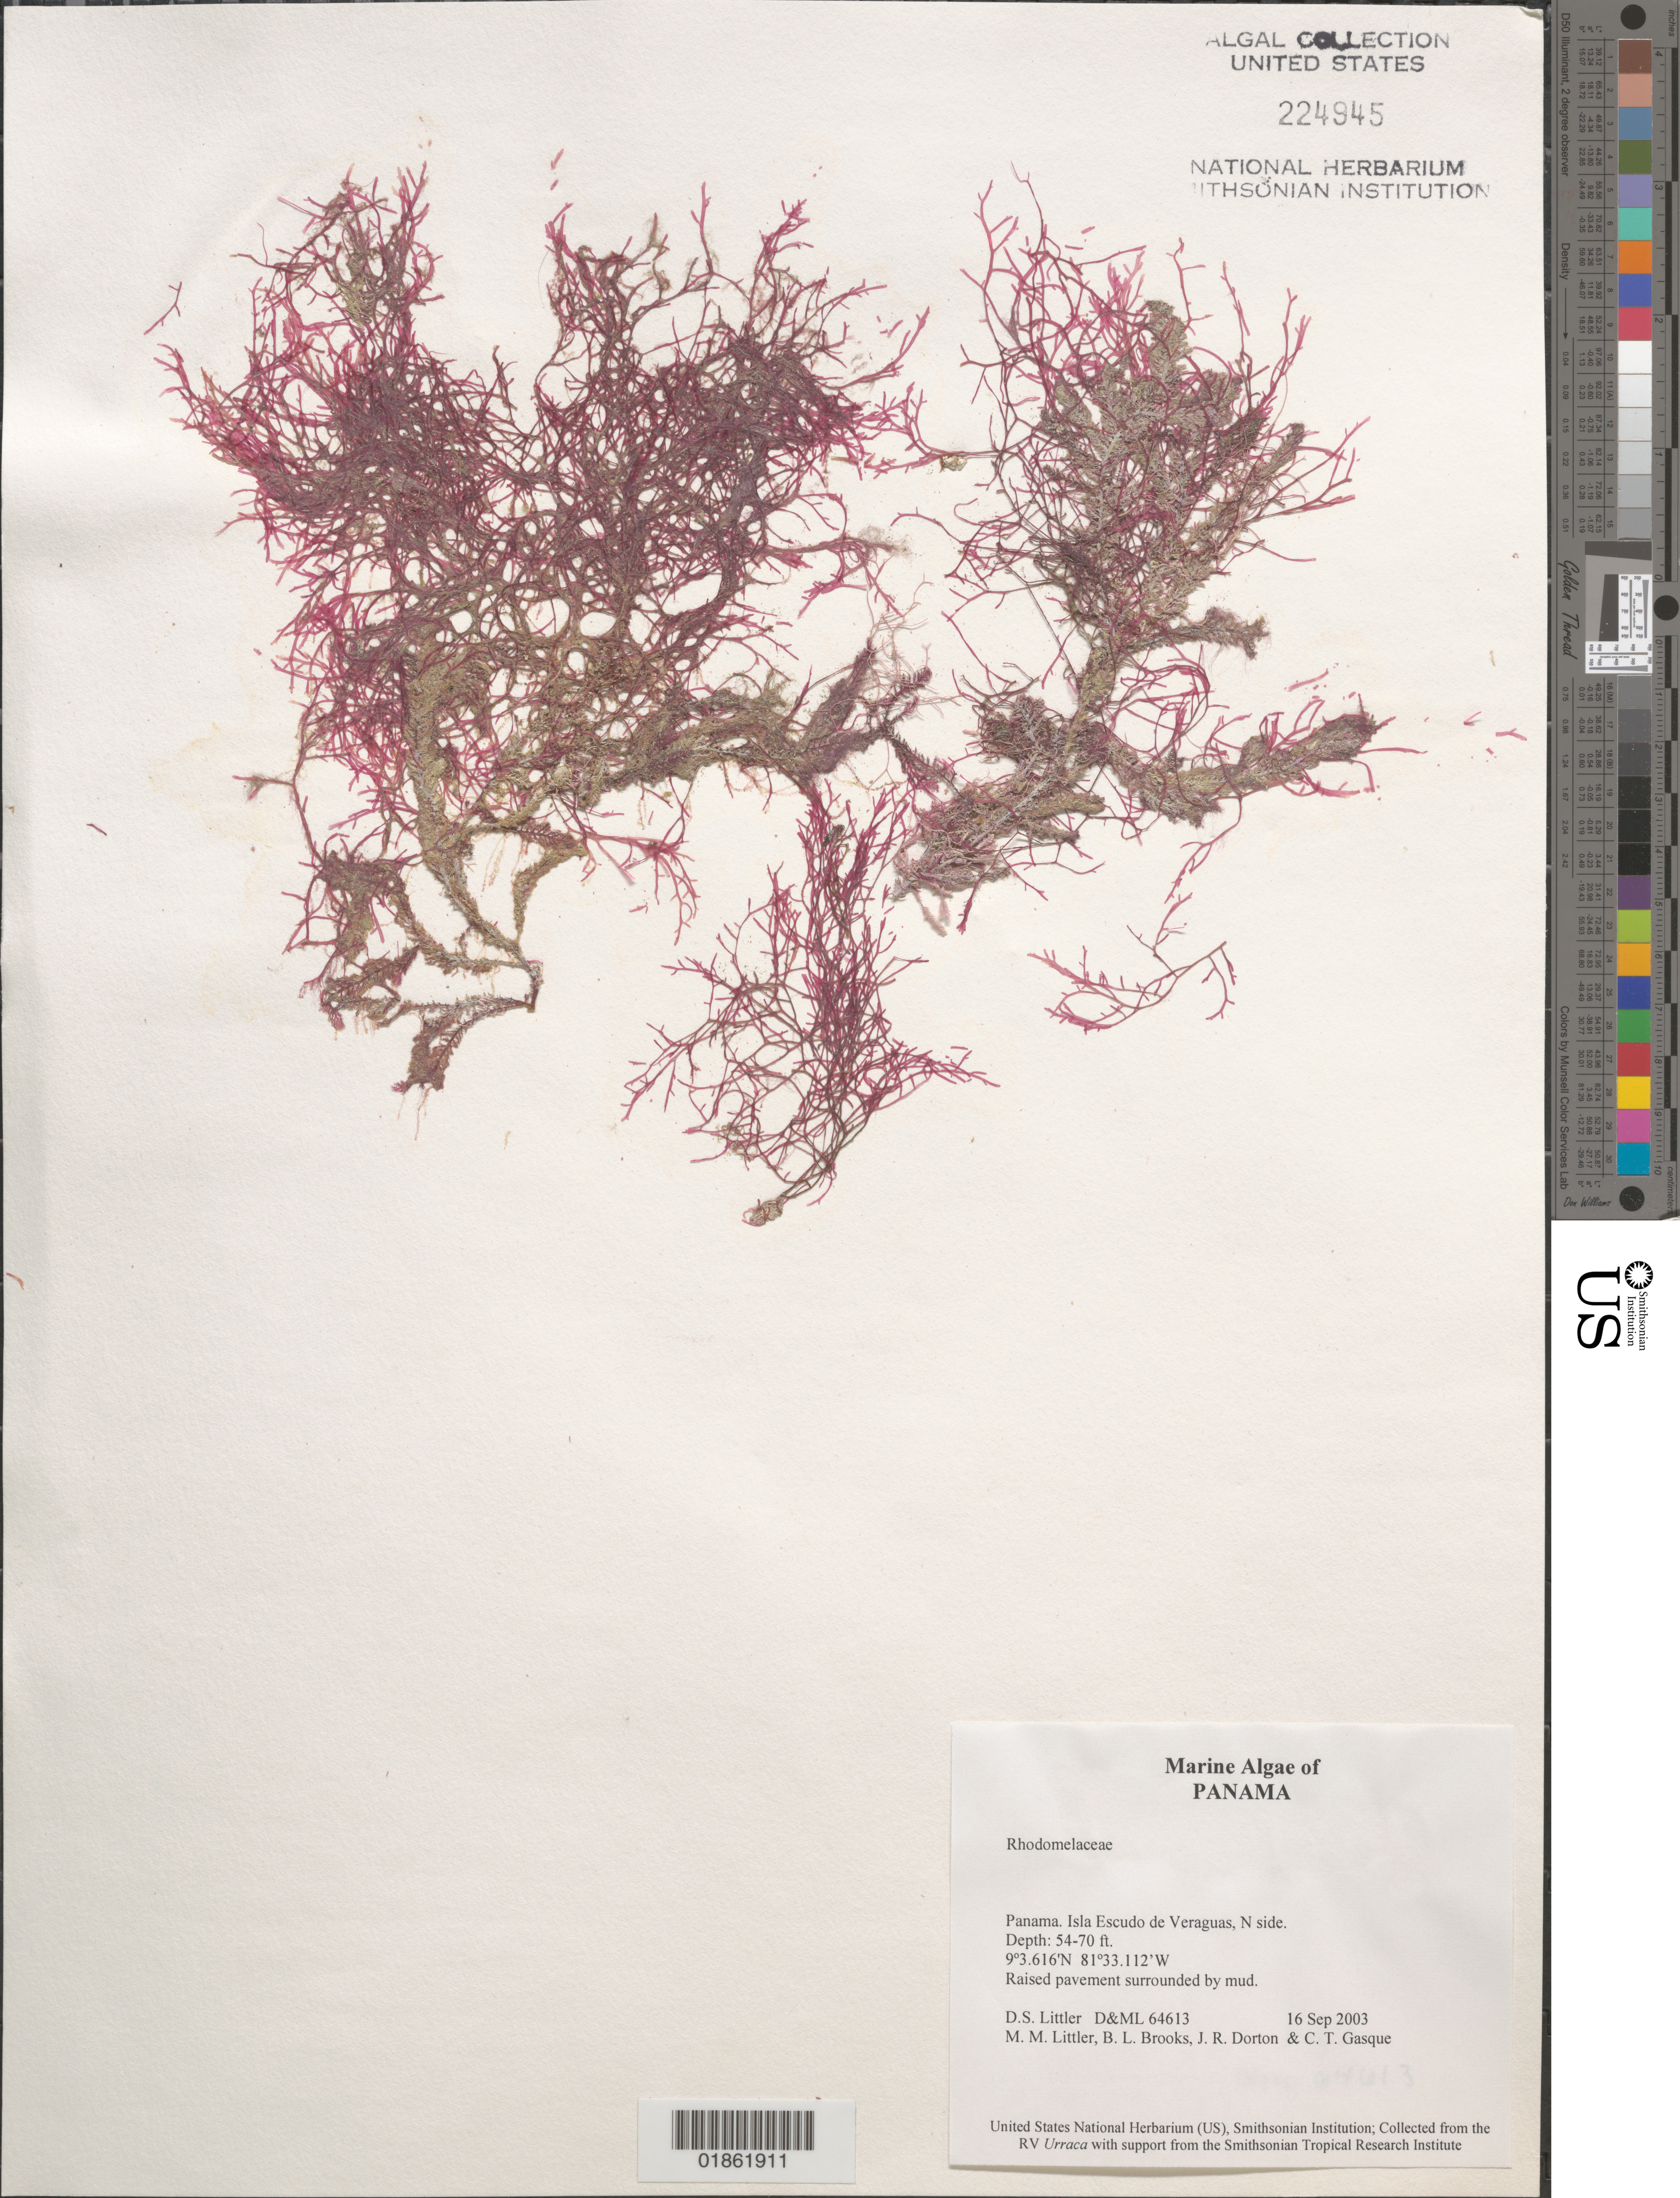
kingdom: Plantae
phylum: Rhodophyta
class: Florideophyceae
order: Ceramiales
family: Rhodomelaceae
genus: Laurencia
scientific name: Laurencia sp.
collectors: M. M. Littler, D. S. Littler & B. Brooks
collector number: D&ML 64613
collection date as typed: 16 Sep 2003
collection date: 2003-09-16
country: Panama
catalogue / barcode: US 224945